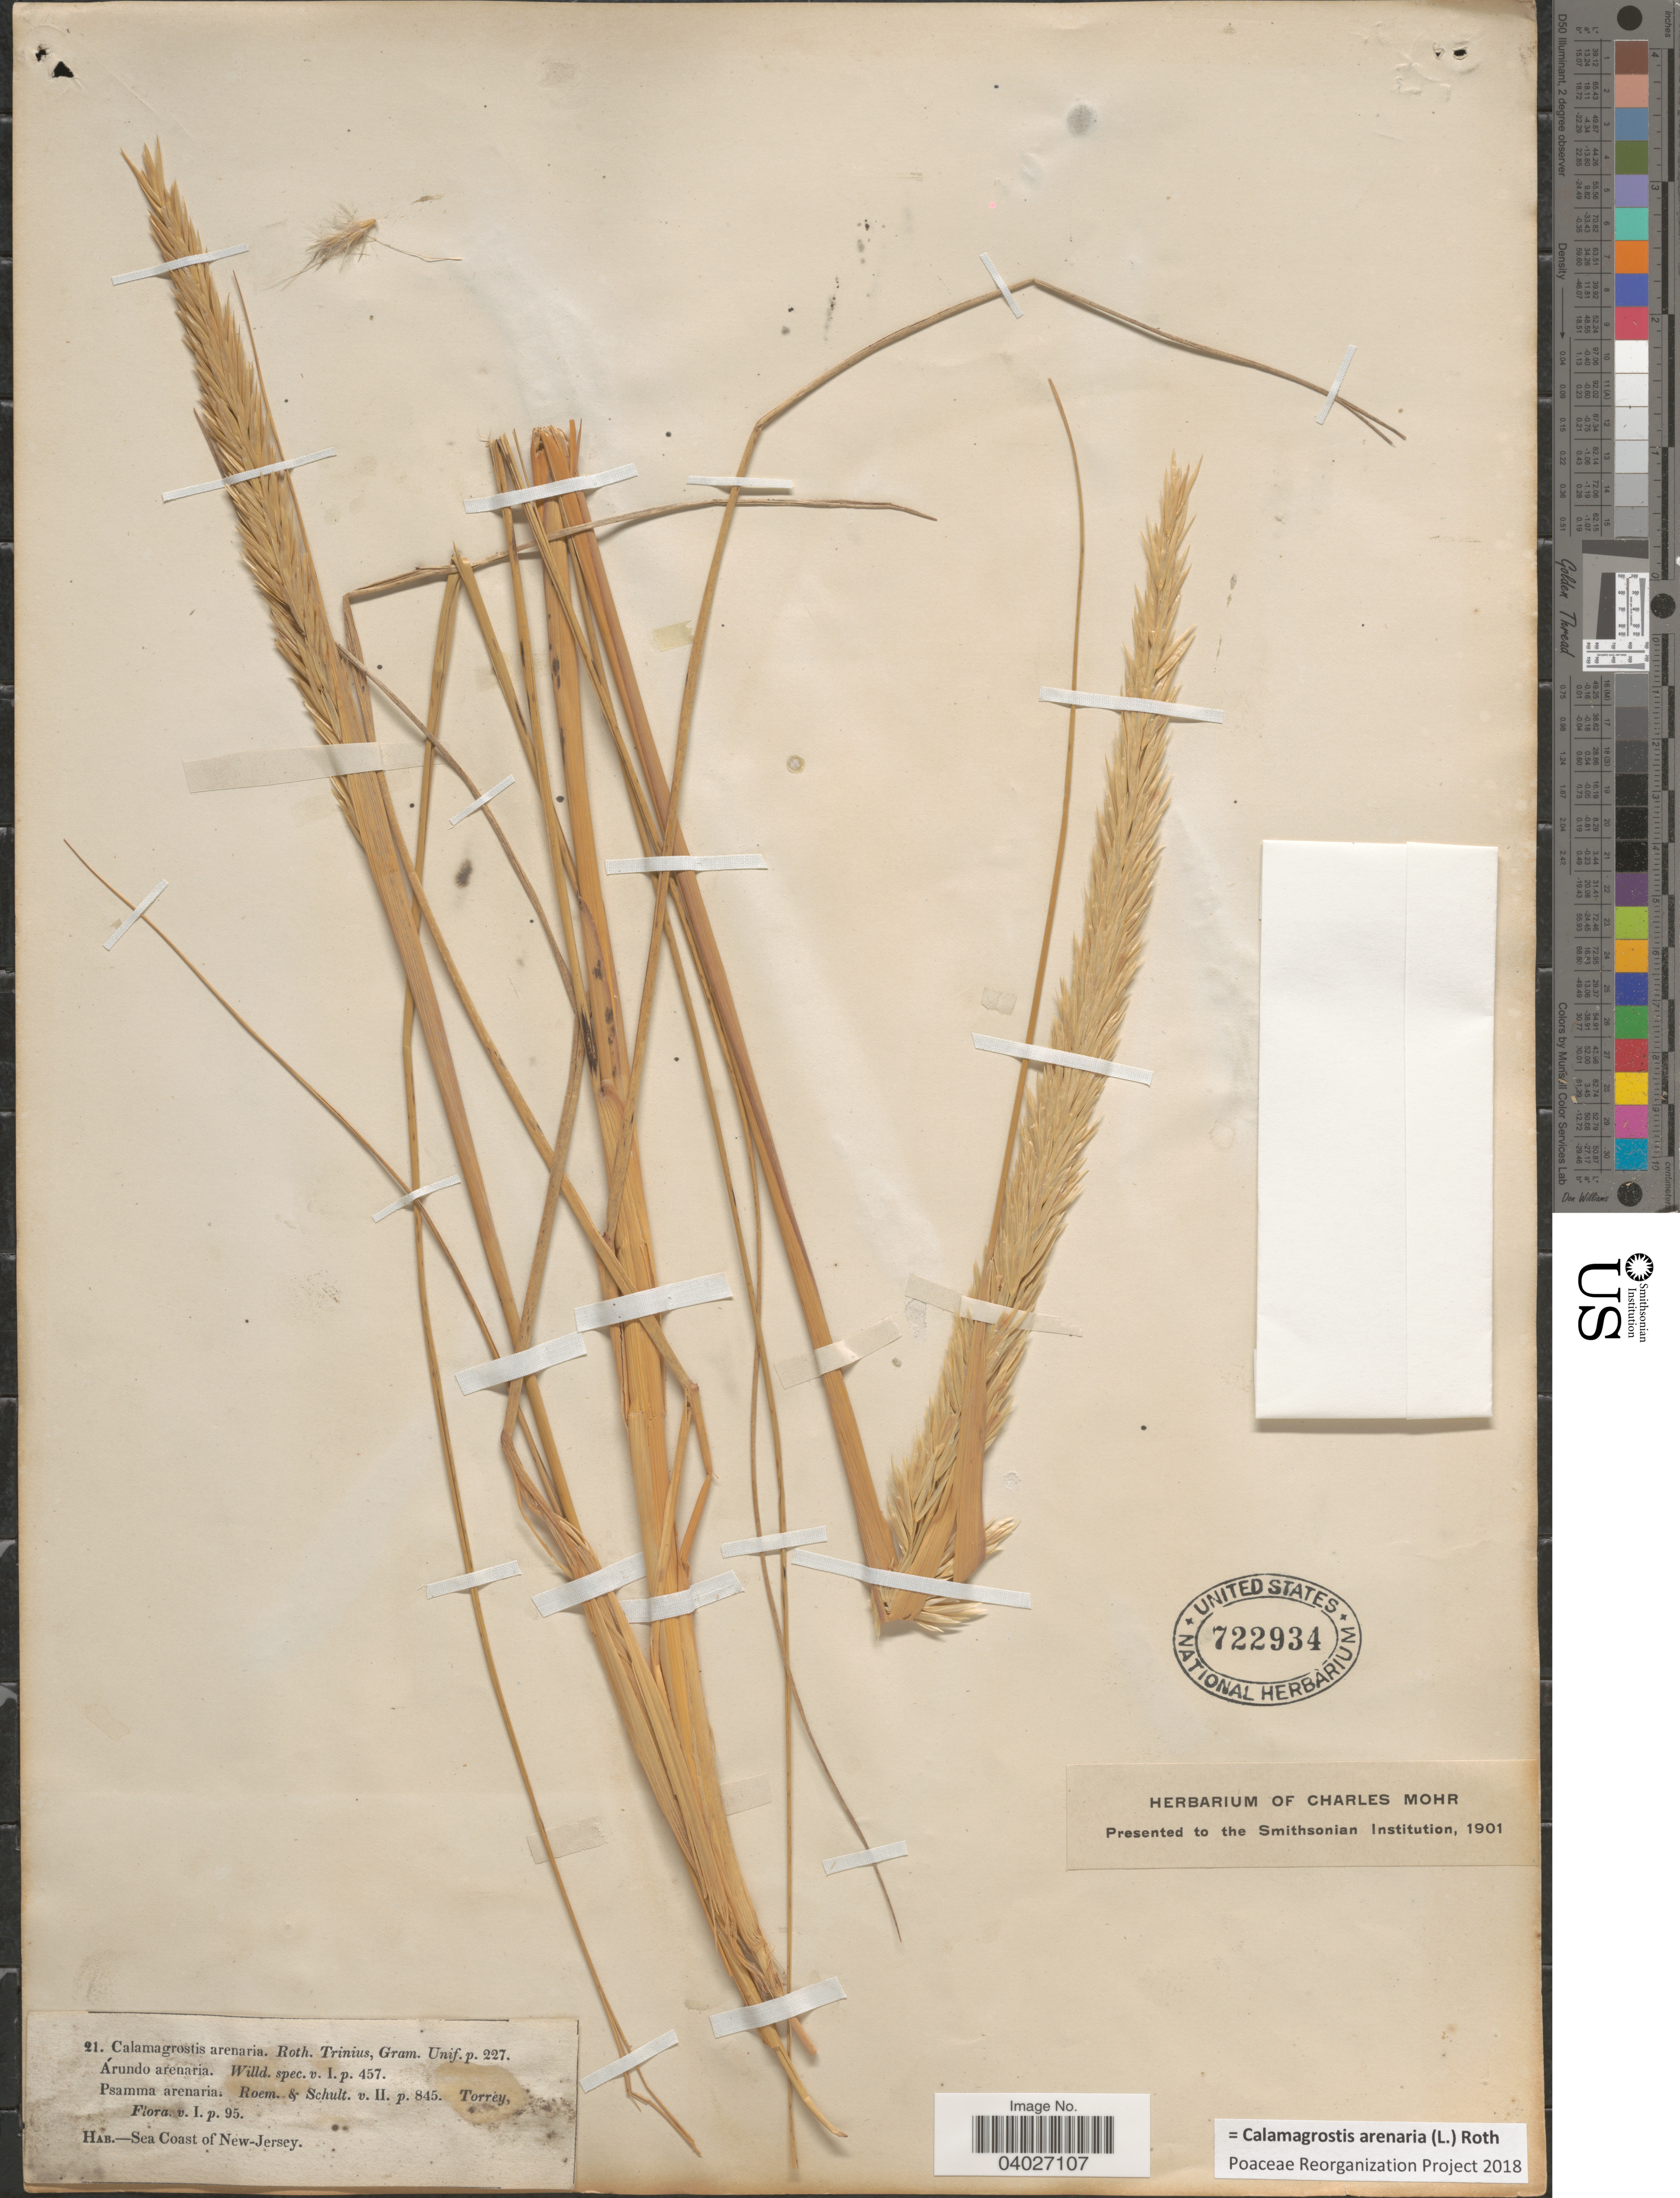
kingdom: Plantae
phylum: Tracheophyta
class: Liliopsida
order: Poales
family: Poaceae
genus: Calamagrostis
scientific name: Calamagrostis arenaria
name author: (L.) Roth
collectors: J. Torrey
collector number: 21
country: United States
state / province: New Jersey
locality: Sea Coast of New-Jersey.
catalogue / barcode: US 722934